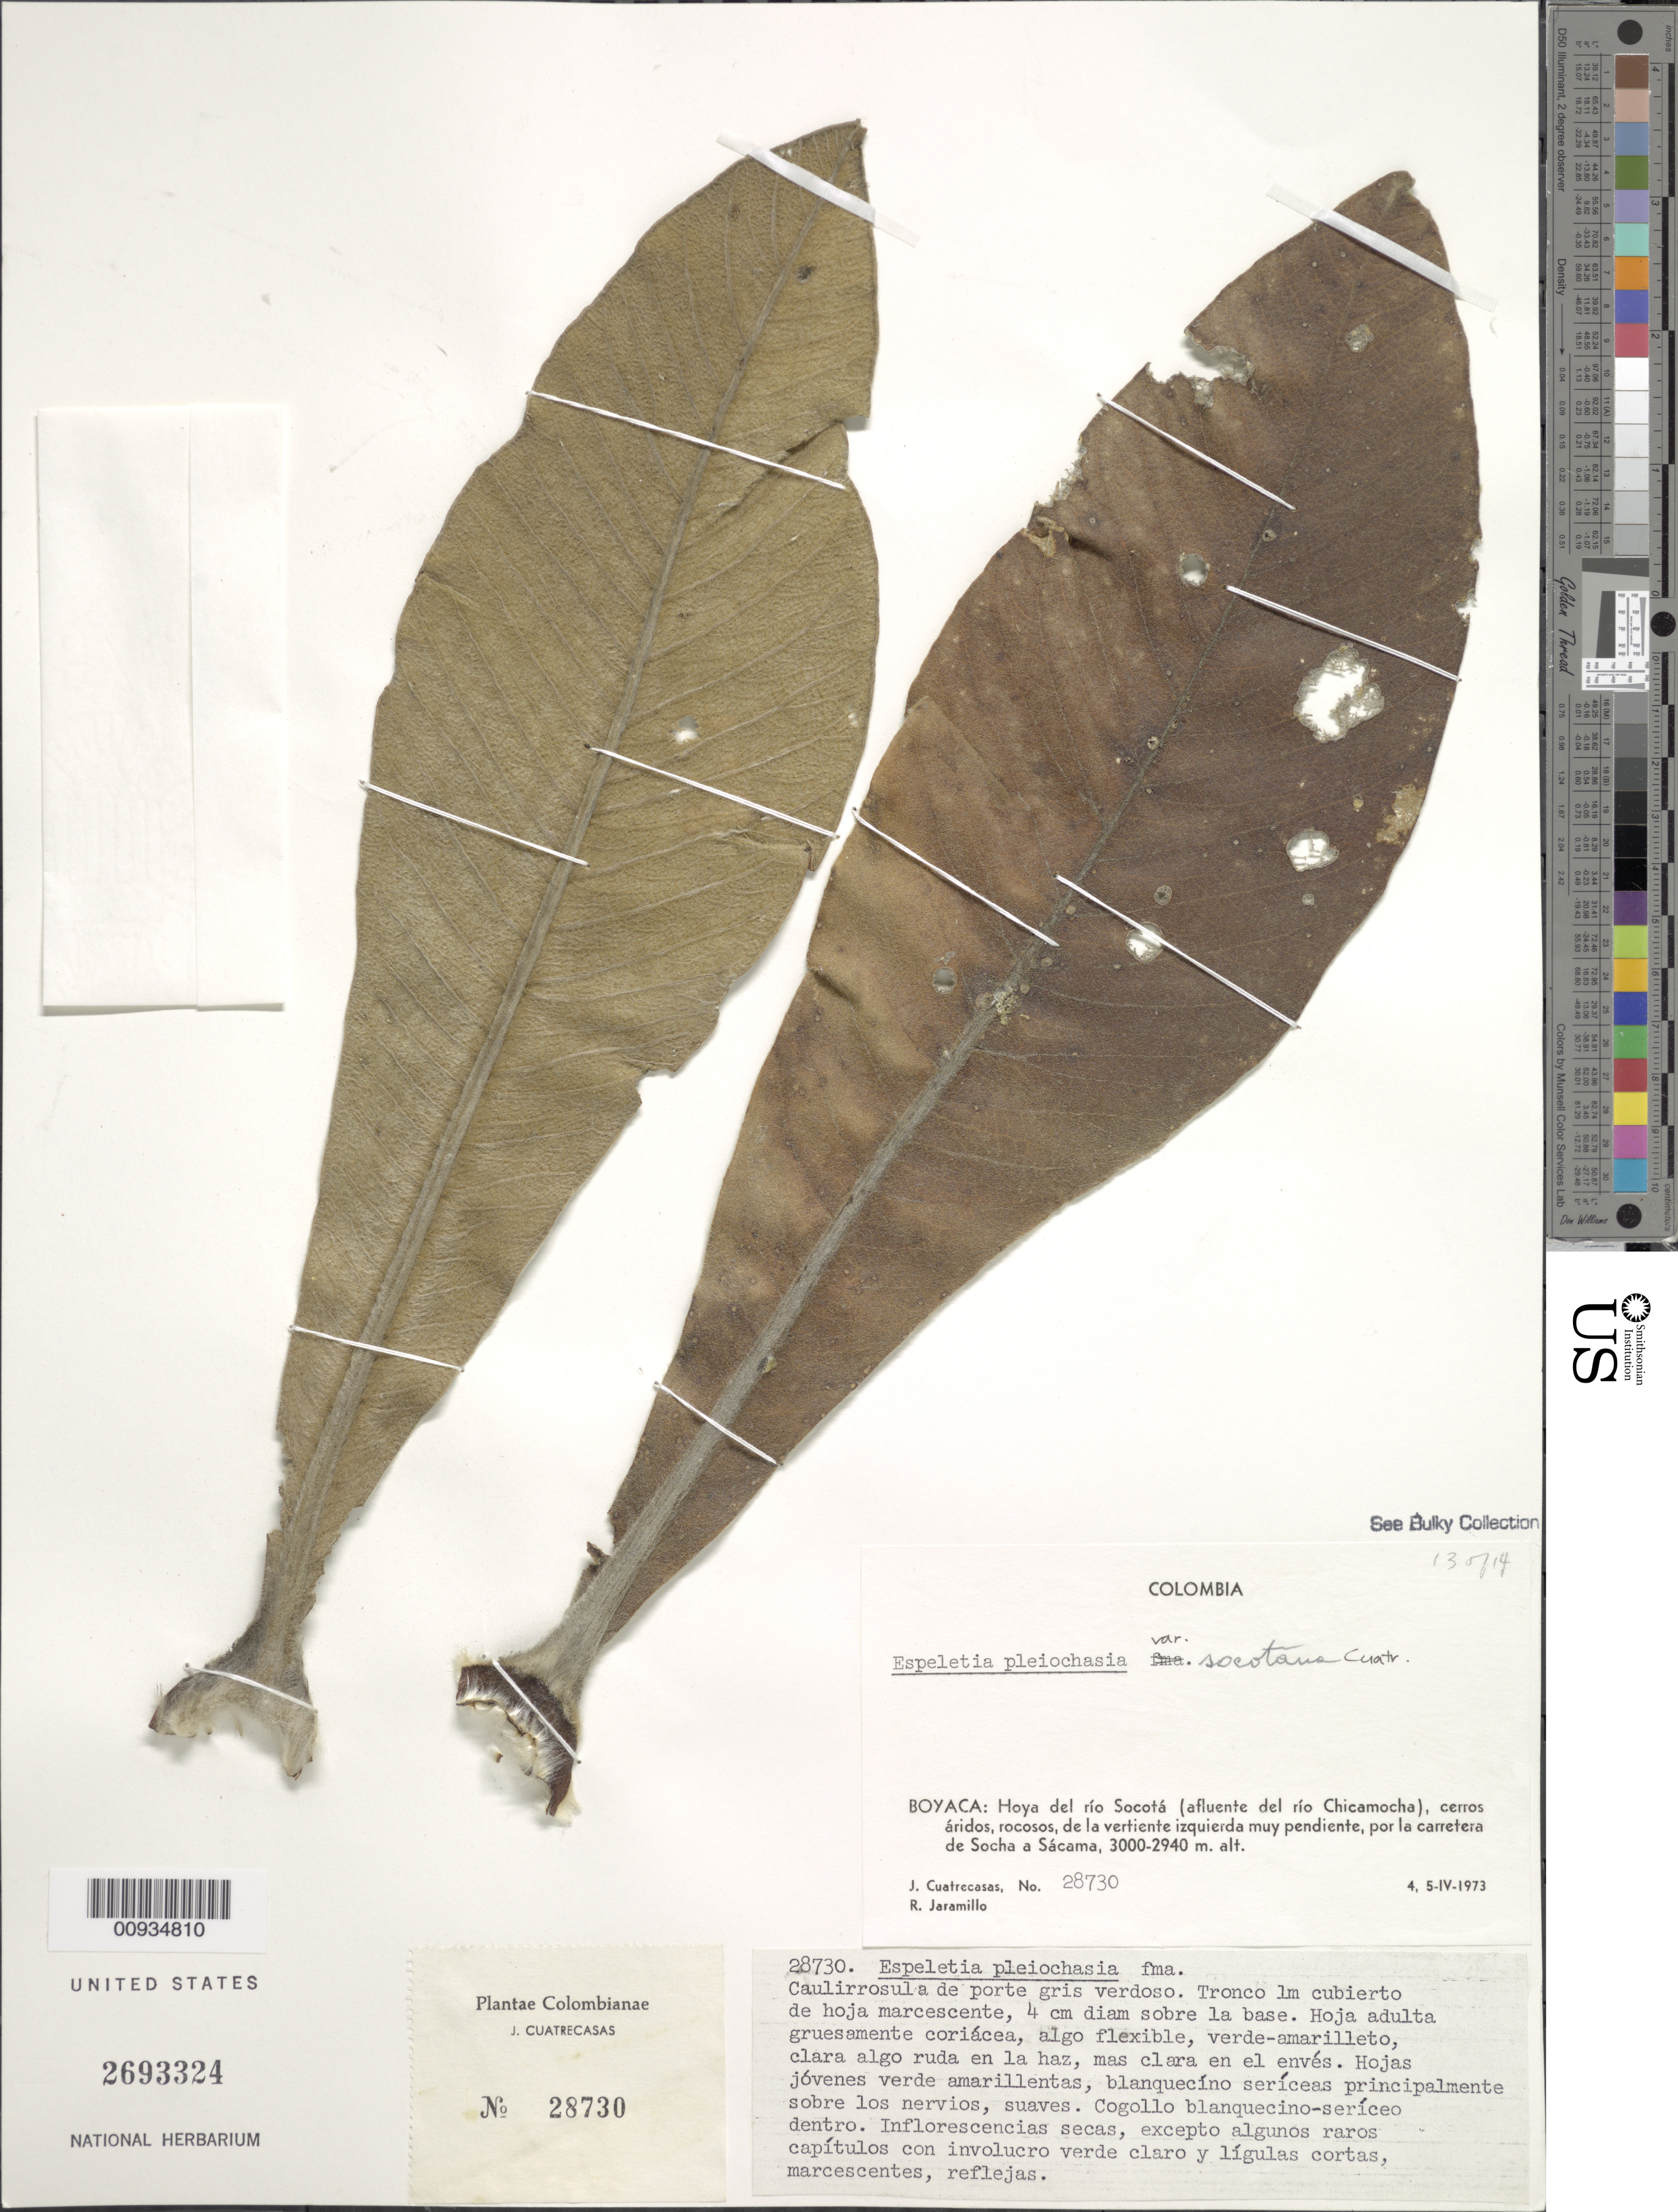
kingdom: Plantae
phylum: Tracheophyta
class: Magnoliopsida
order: Asterales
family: Asteraceae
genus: Espeletiopsis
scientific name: Espeletiopsis pleichasia var. socotana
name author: Cuatrec.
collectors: J. Cuatrecasas & R. Jaramillo M.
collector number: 28730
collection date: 1973-04-04/1973-04-05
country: Colombia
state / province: Boyacá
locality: Hoya del rio Socota (afluente del rio Chicamocha), por la carretera de Socha a Sacama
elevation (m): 2940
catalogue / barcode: US 2693324